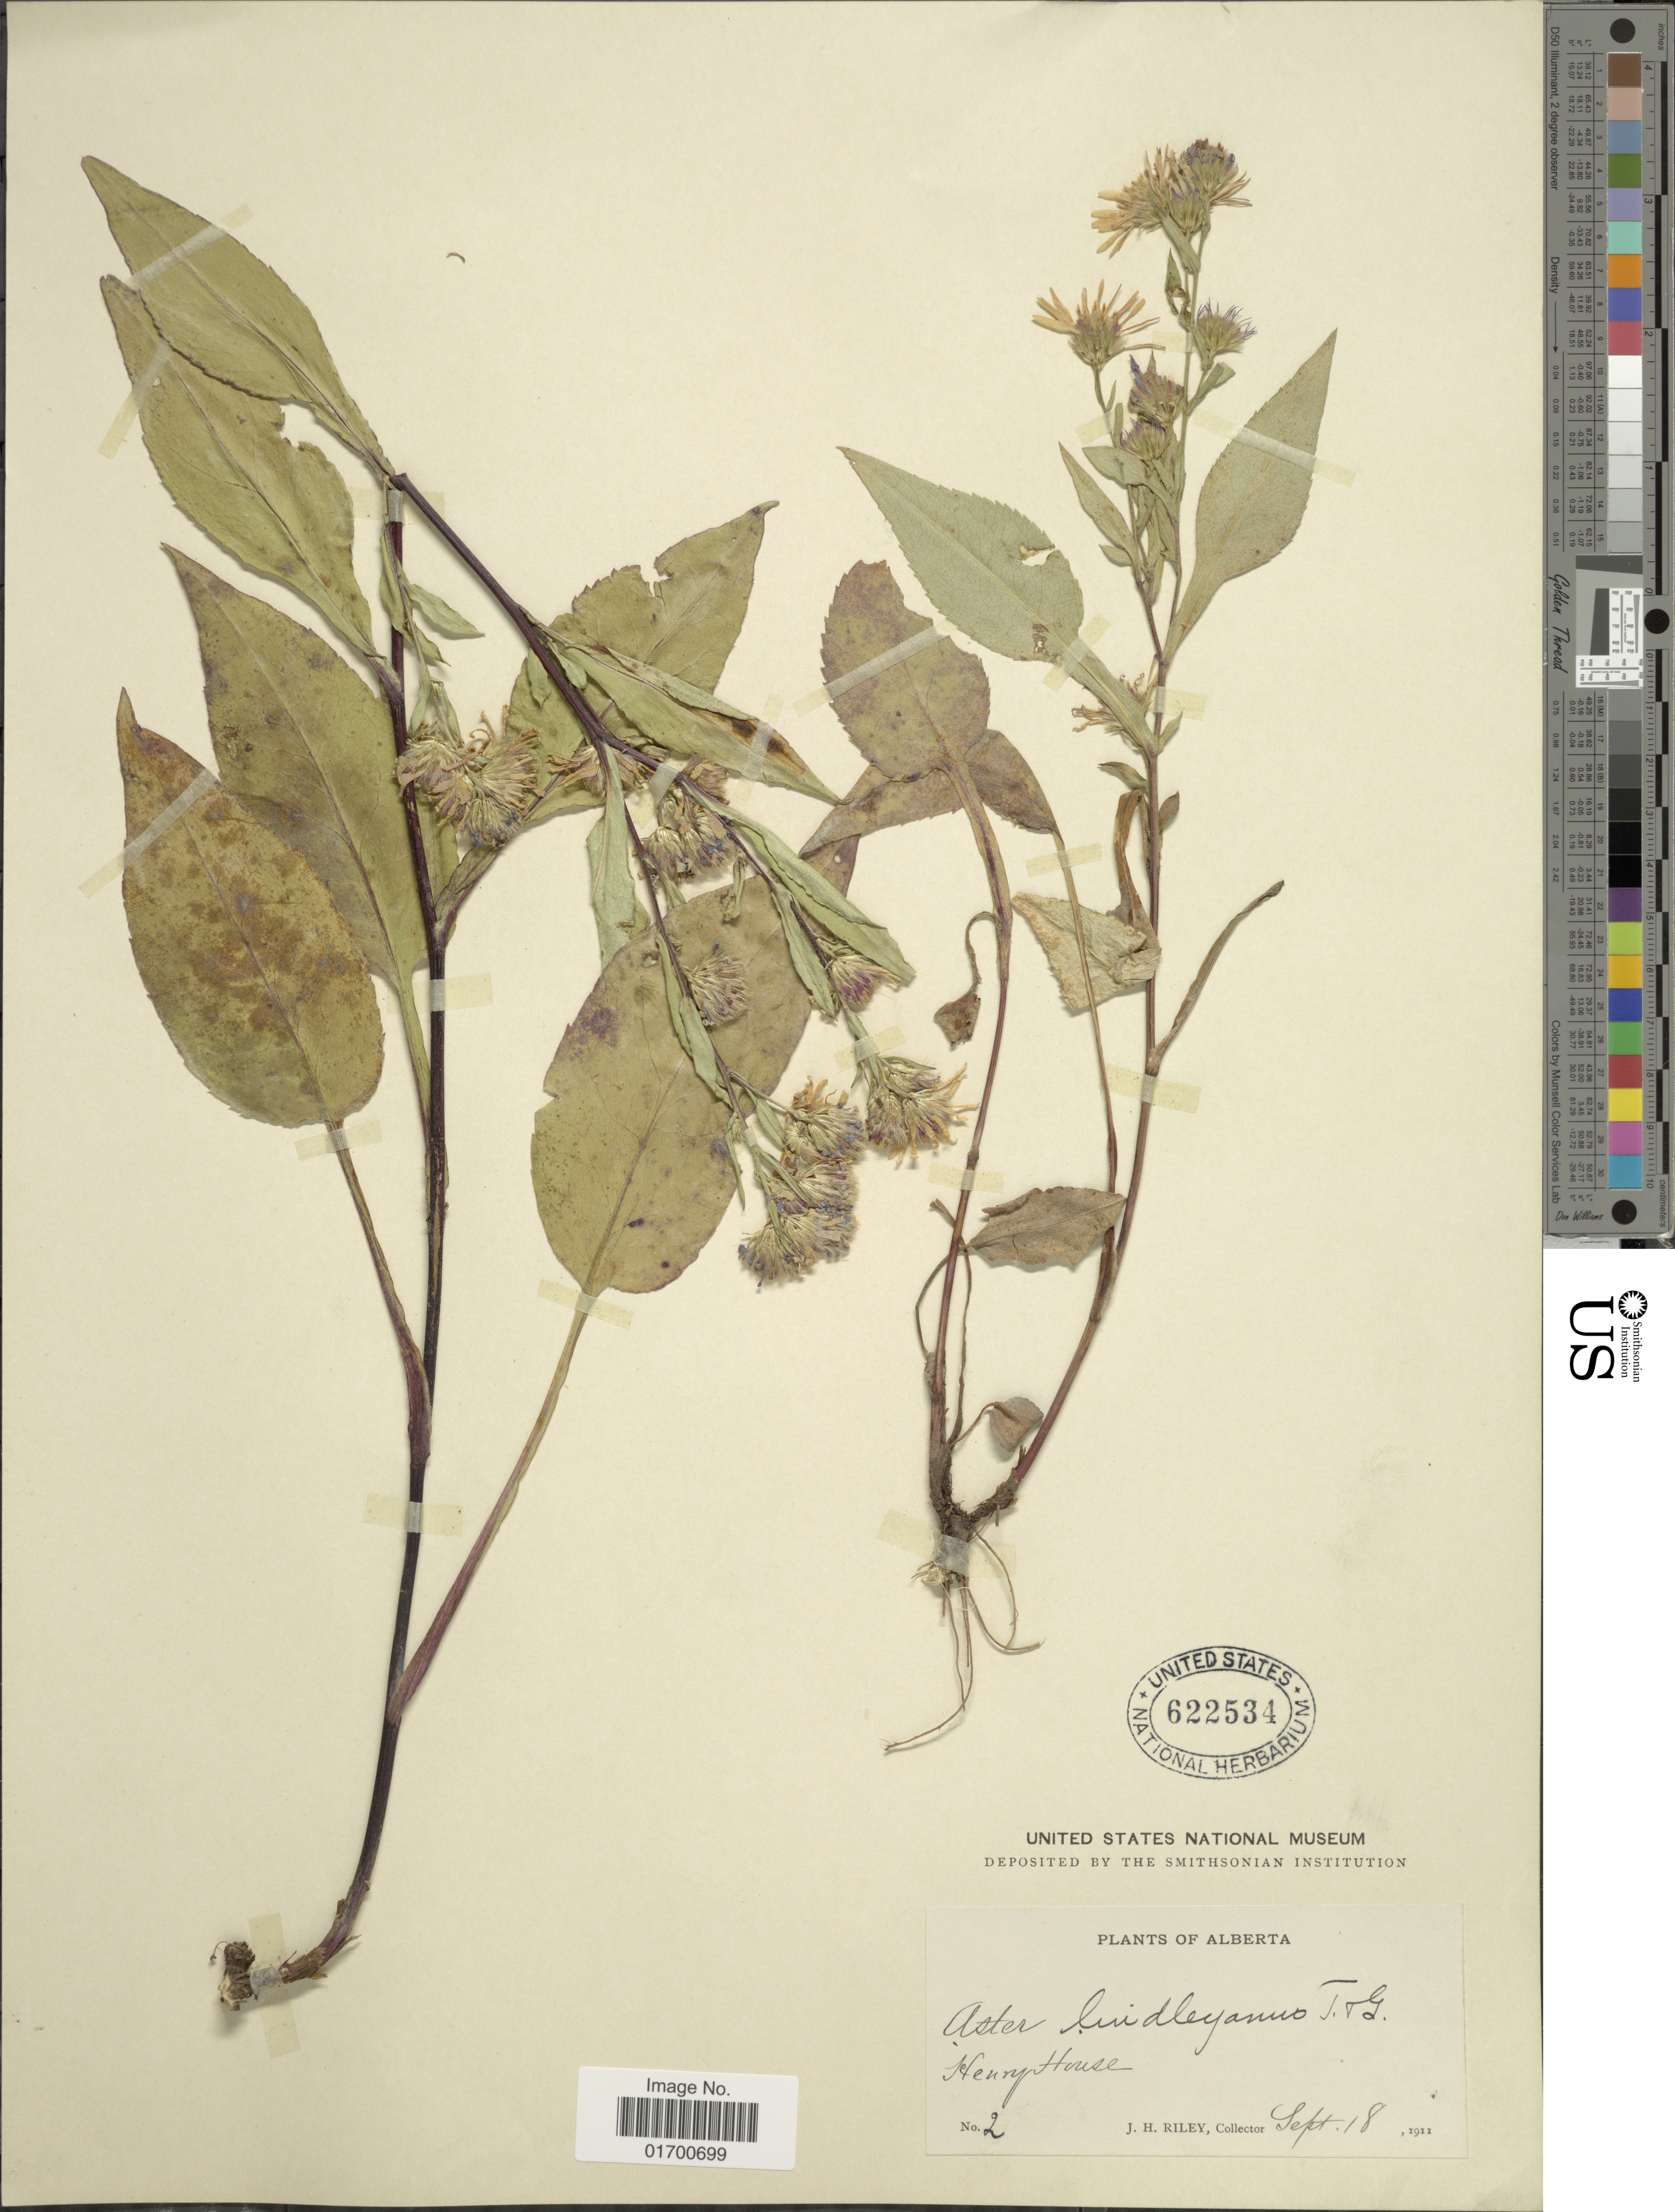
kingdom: Plantae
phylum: Tracheophyta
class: Magnoliopsida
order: Asterales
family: Asteraceae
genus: Symphyotrichum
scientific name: Symphyotrichum ciliolatum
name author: (Lindl.) Á. Löve & D. Löve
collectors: J. H. Riley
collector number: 2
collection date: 1911-09-18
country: Canada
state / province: Alberta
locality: Henry House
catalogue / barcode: US 622534